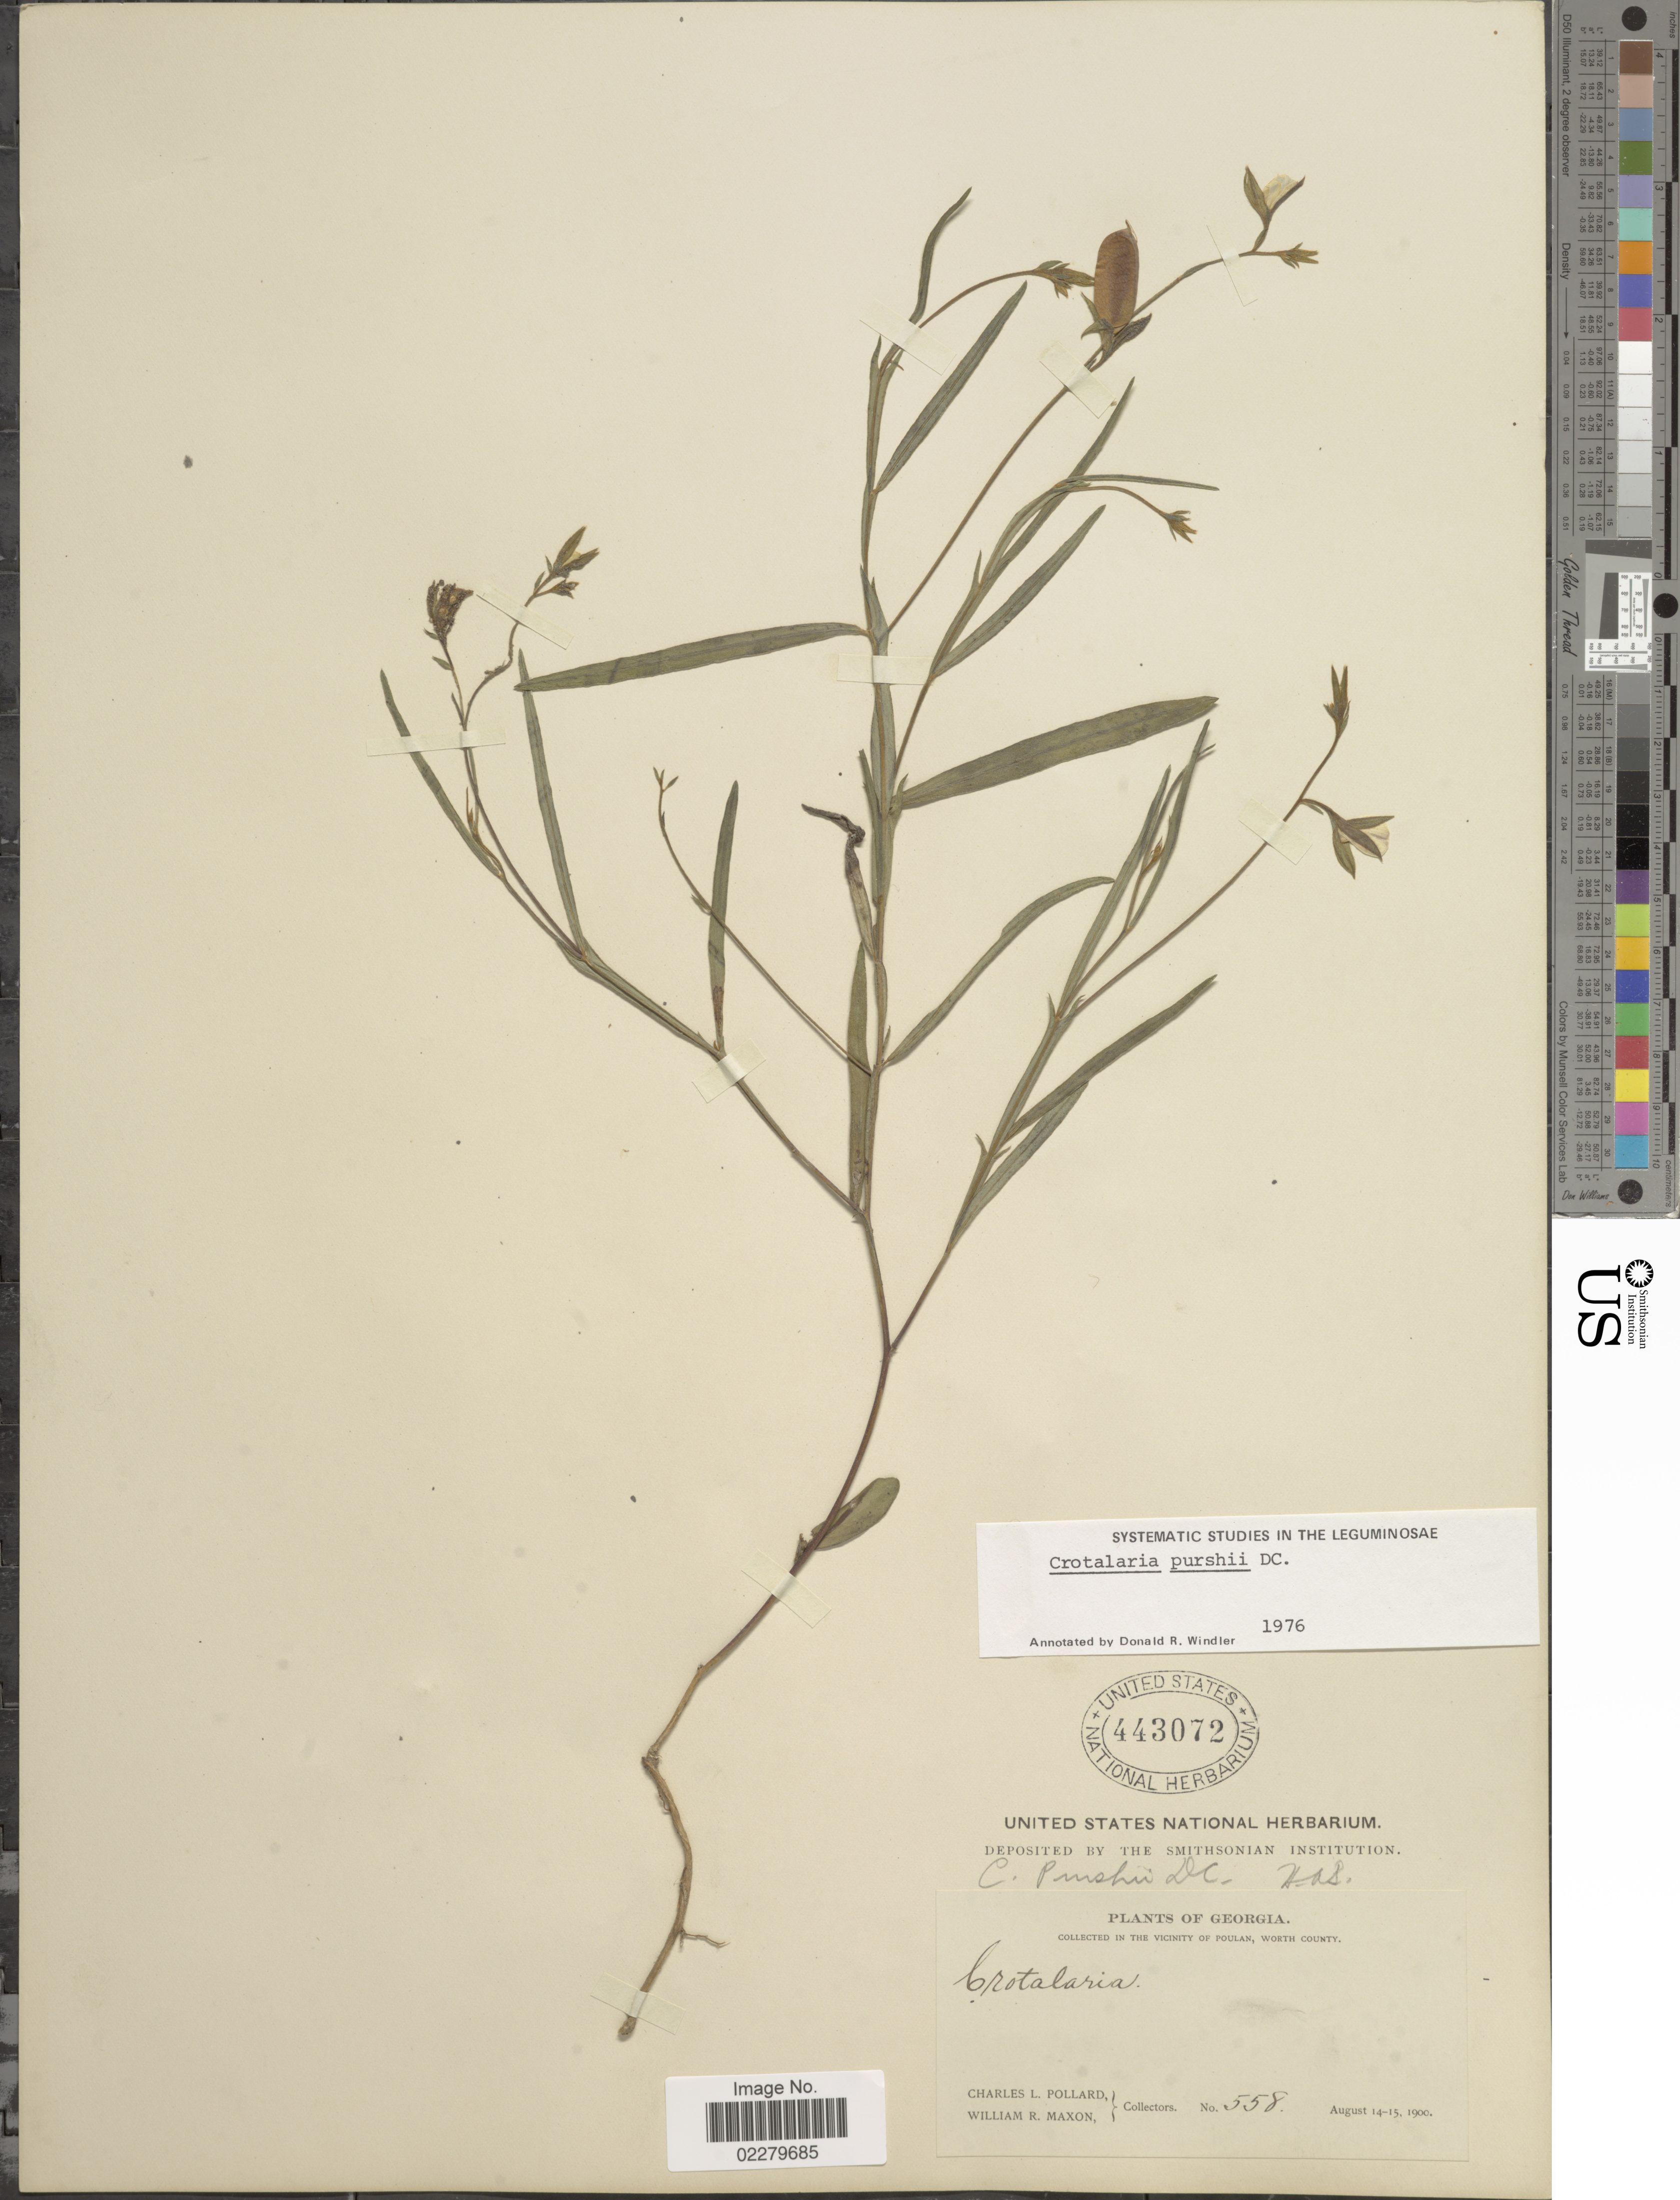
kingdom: Plantae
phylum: Tracheophyta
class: Magnoliopsida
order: Fabales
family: Fabaceae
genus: Crotalaria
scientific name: Crotalaria purshii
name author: DC.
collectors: C. L. Pollard & W. R. Maxon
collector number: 558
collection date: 1900-08-14/1900-08-15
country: United States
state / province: Georgia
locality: In the vicinity of Poulan, Worth County.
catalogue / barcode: US 443072